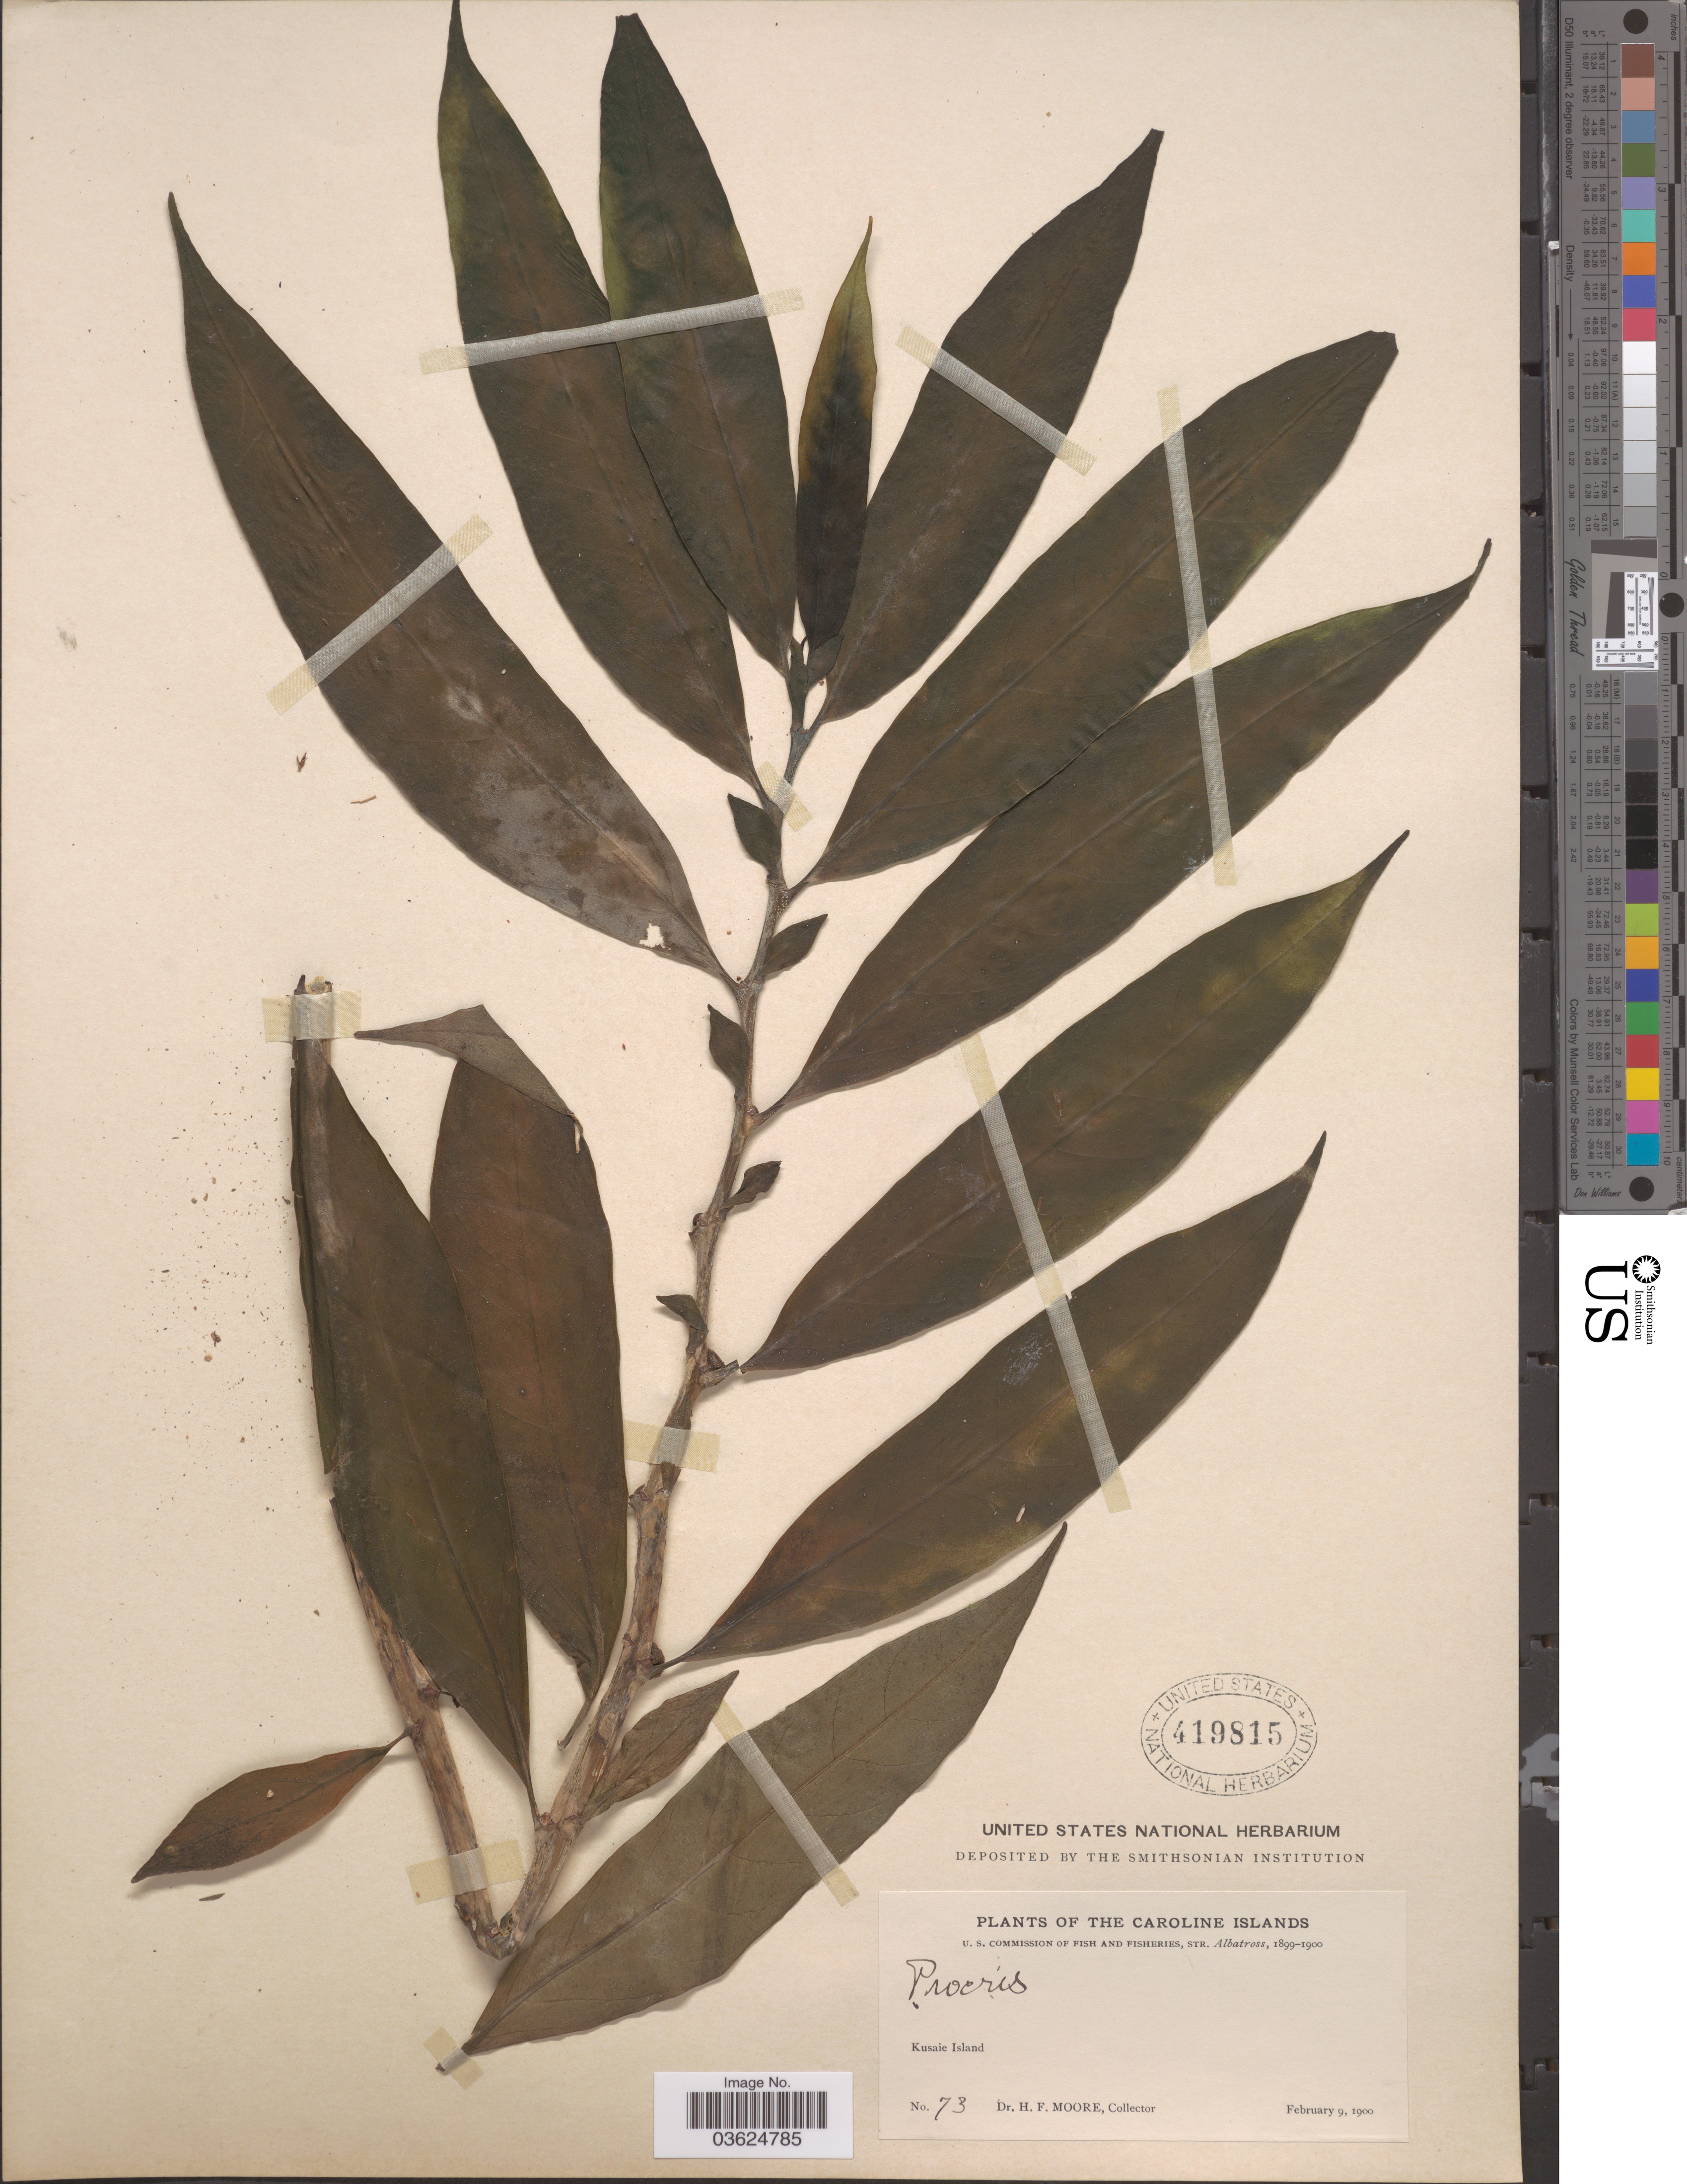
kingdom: Plantae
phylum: Tracheophyta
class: Magnoliopsida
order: Rosales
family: Urticaceae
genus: Procris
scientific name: Procris sp.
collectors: H. F. Moore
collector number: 73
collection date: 1900-02-09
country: Micronesia, Federated States of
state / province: Kosrae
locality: The Caroline Islands. Kusaie Island.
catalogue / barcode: US 419815